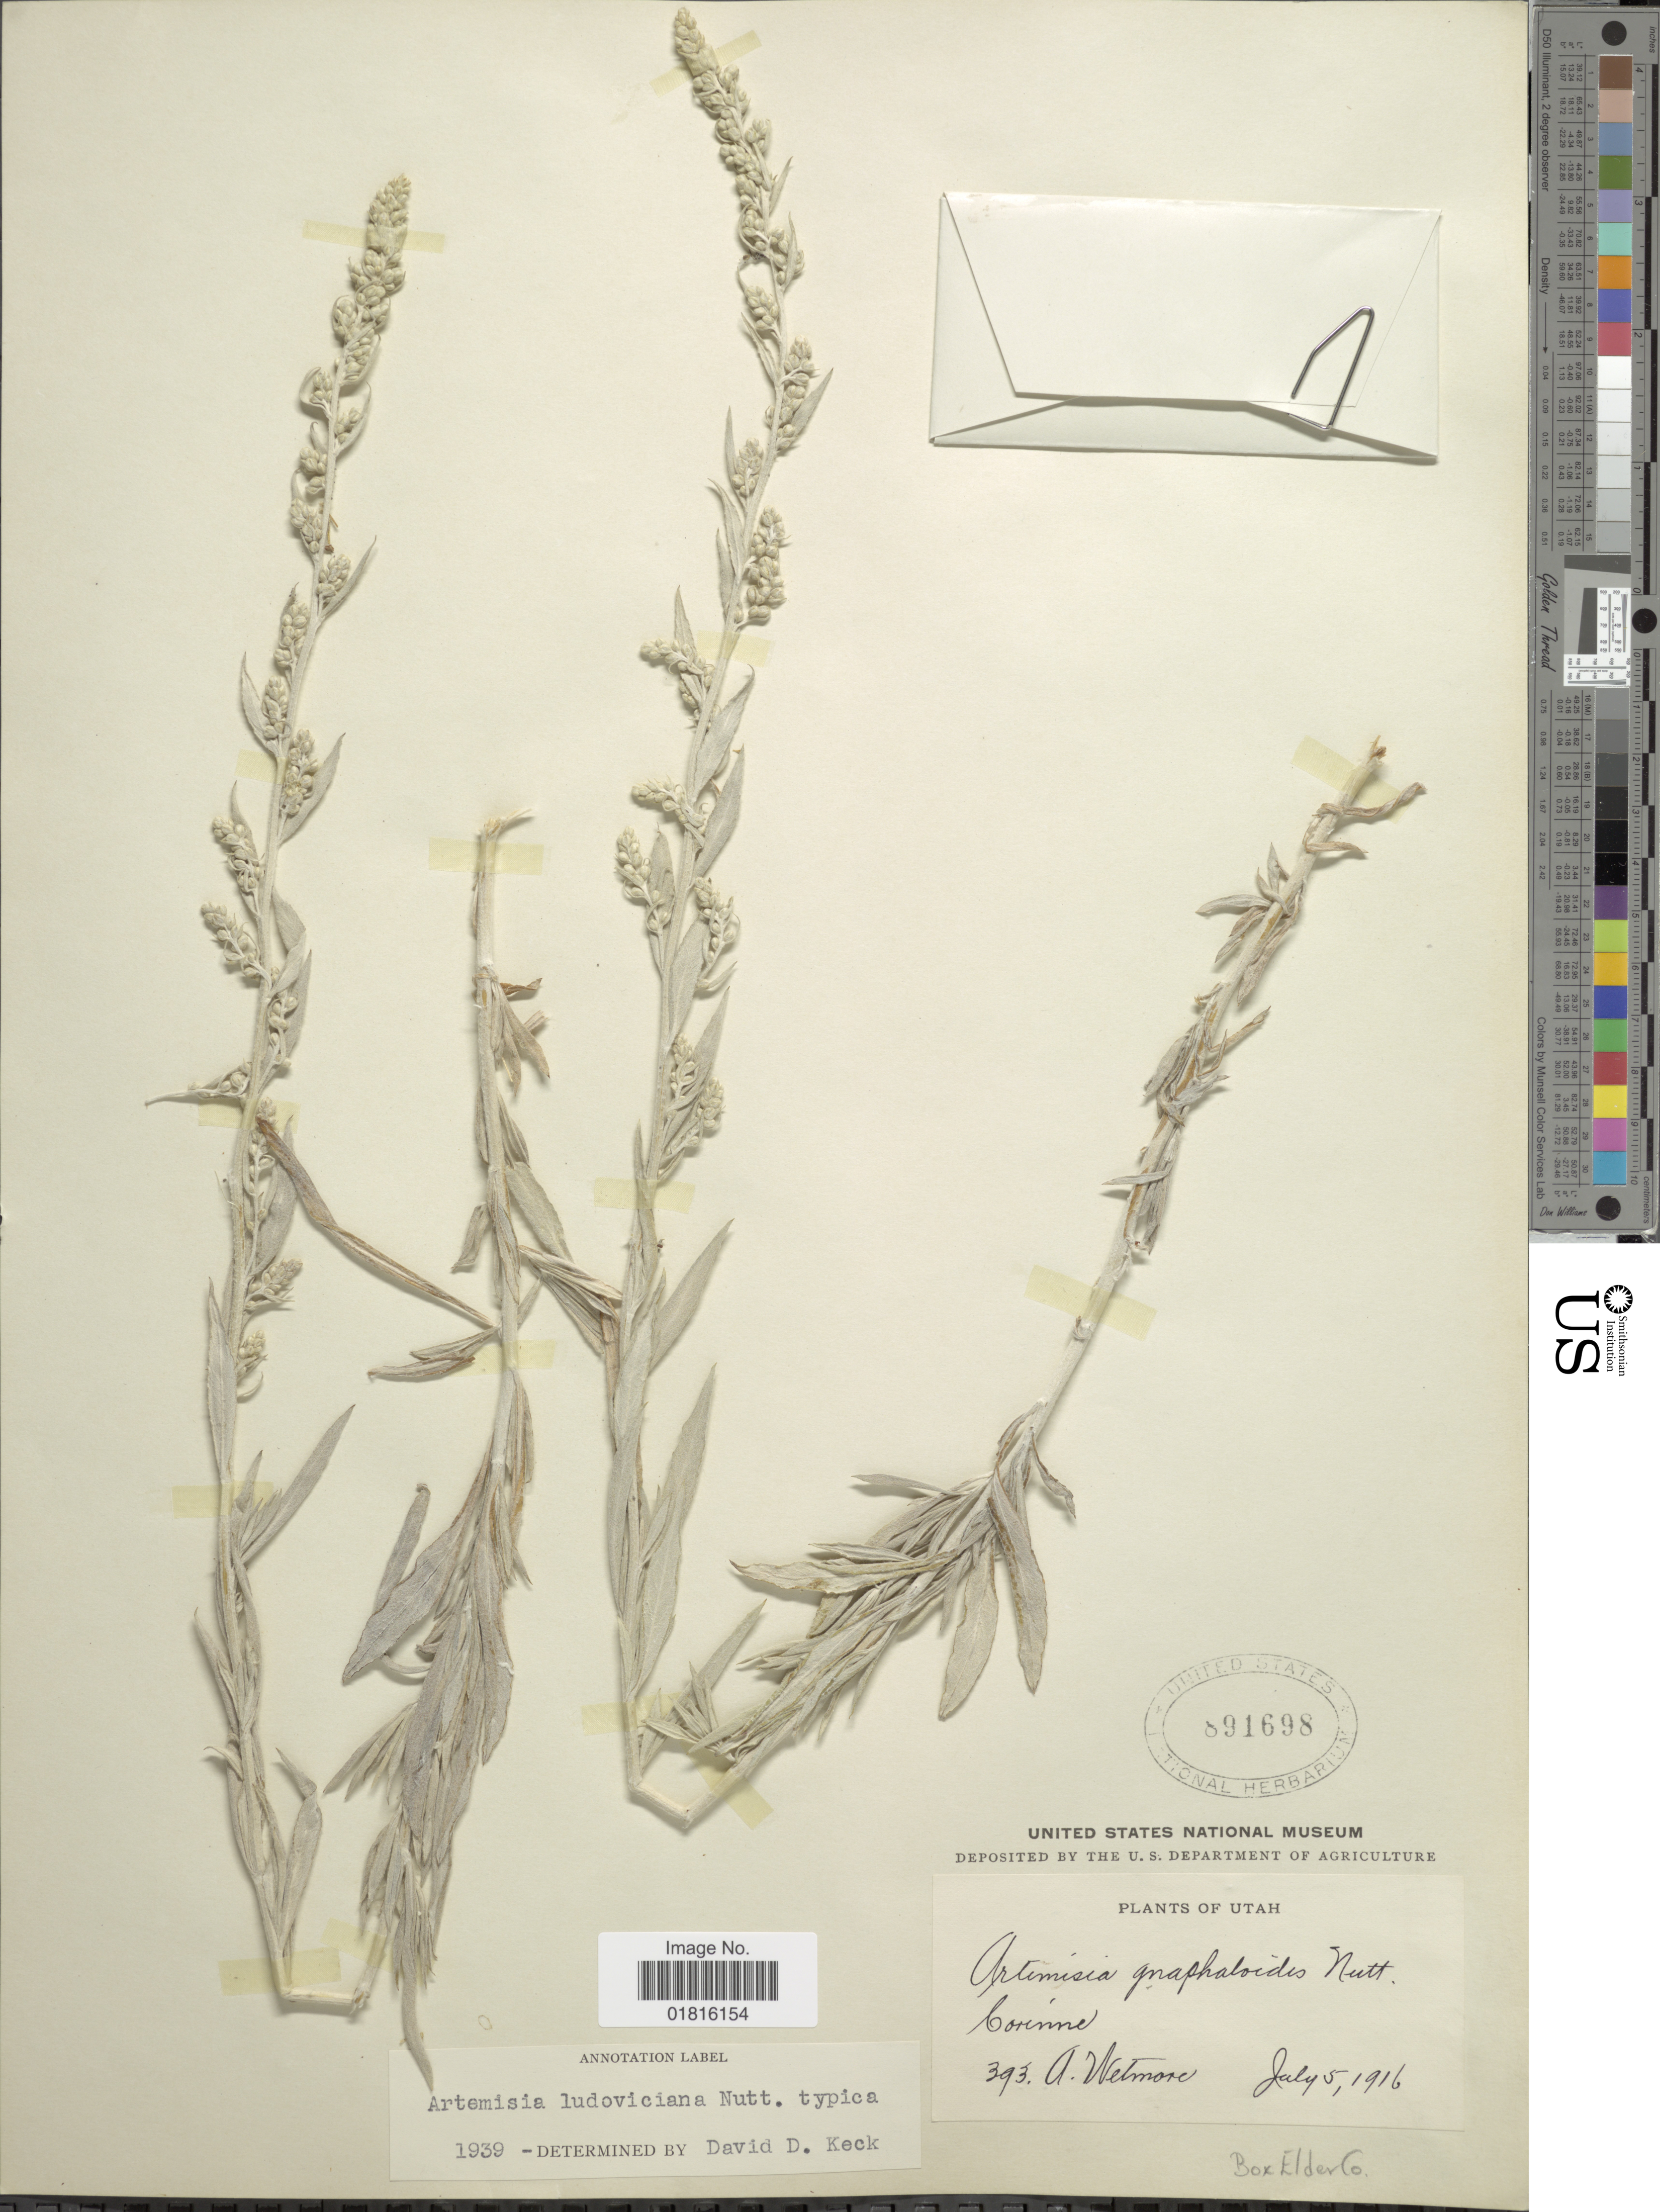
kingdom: Plantae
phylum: Tracheophyta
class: Magnoliopsida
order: Asterales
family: Asteraceae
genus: Artemisia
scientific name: Artemisia ludoviciana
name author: Nutt.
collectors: A. Wetmore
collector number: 393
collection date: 1916-07-05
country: United States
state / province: Utah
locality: Corinne, Box Elder Co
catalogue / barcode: US 891698